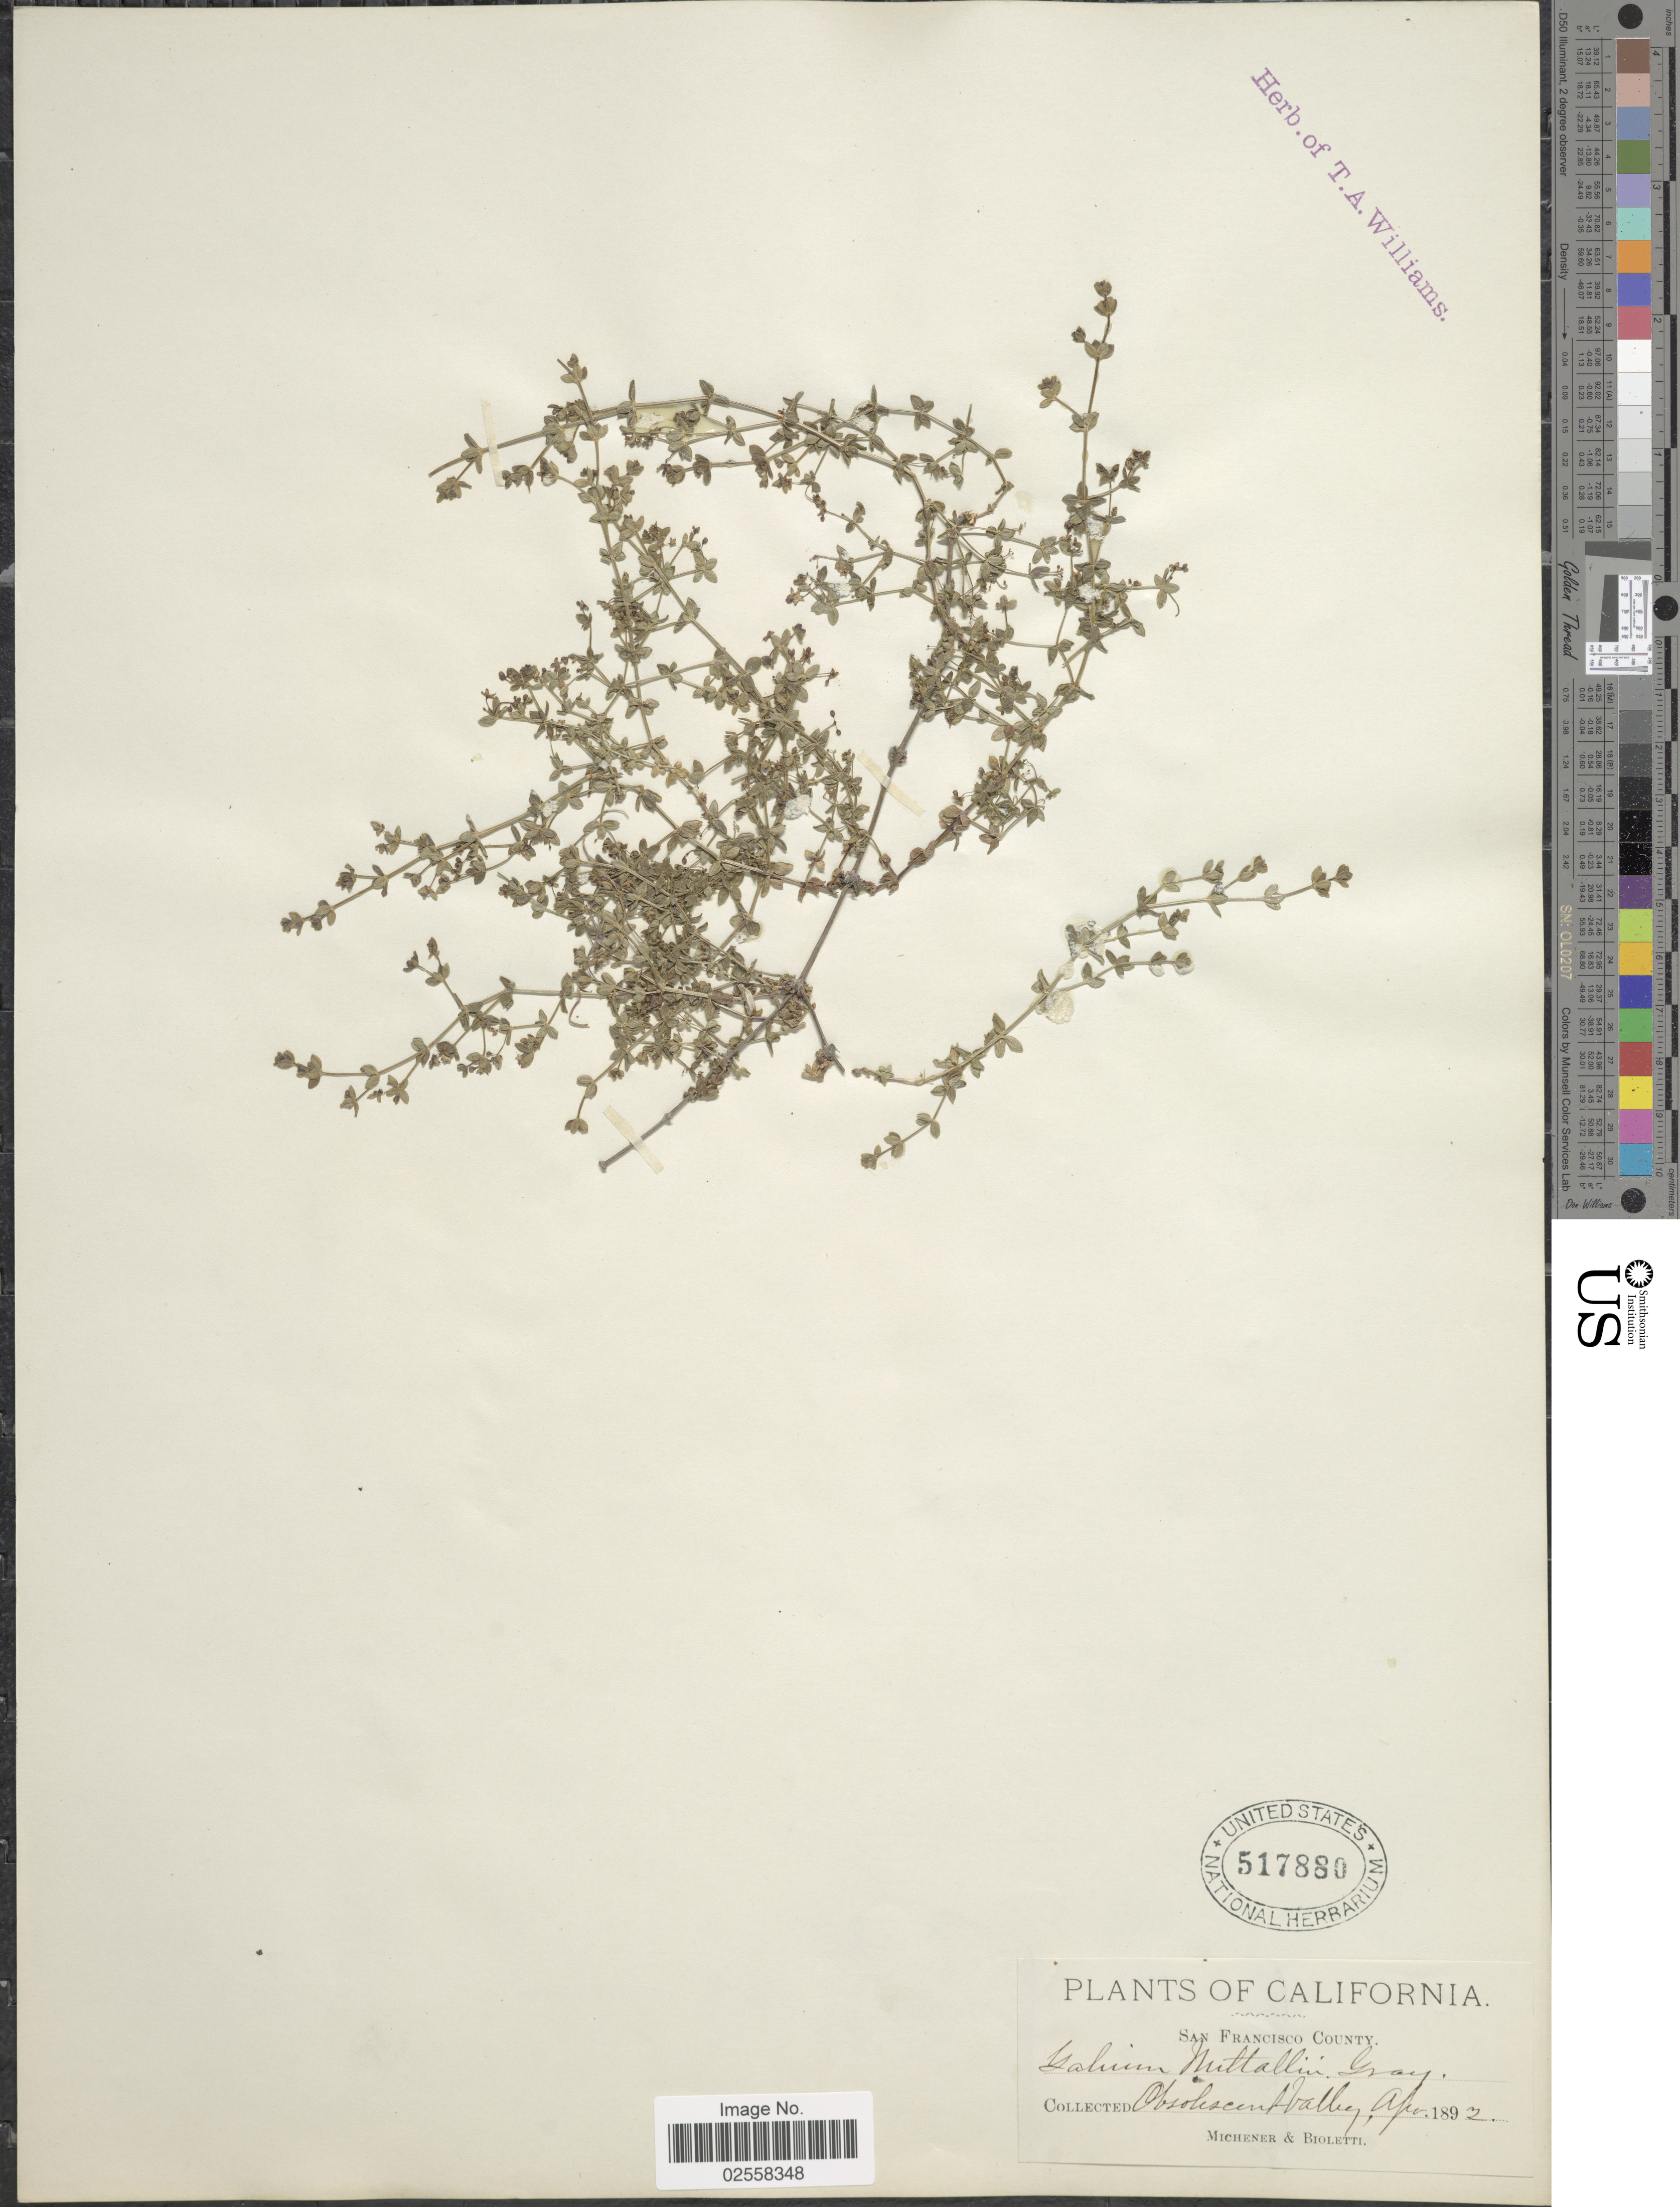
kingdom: Plantae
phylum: Tracheophyta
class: Magnoliopsida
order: Gentianales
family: Rubiaceae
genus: Galium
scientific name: Galium nuttallii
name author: A. Gray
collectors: -. Michener & -- Bioletti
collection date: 1892-04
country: United States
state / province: California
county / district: San Francisco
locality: San Francisco County, Obsolescent Valley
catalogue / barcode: US 517880